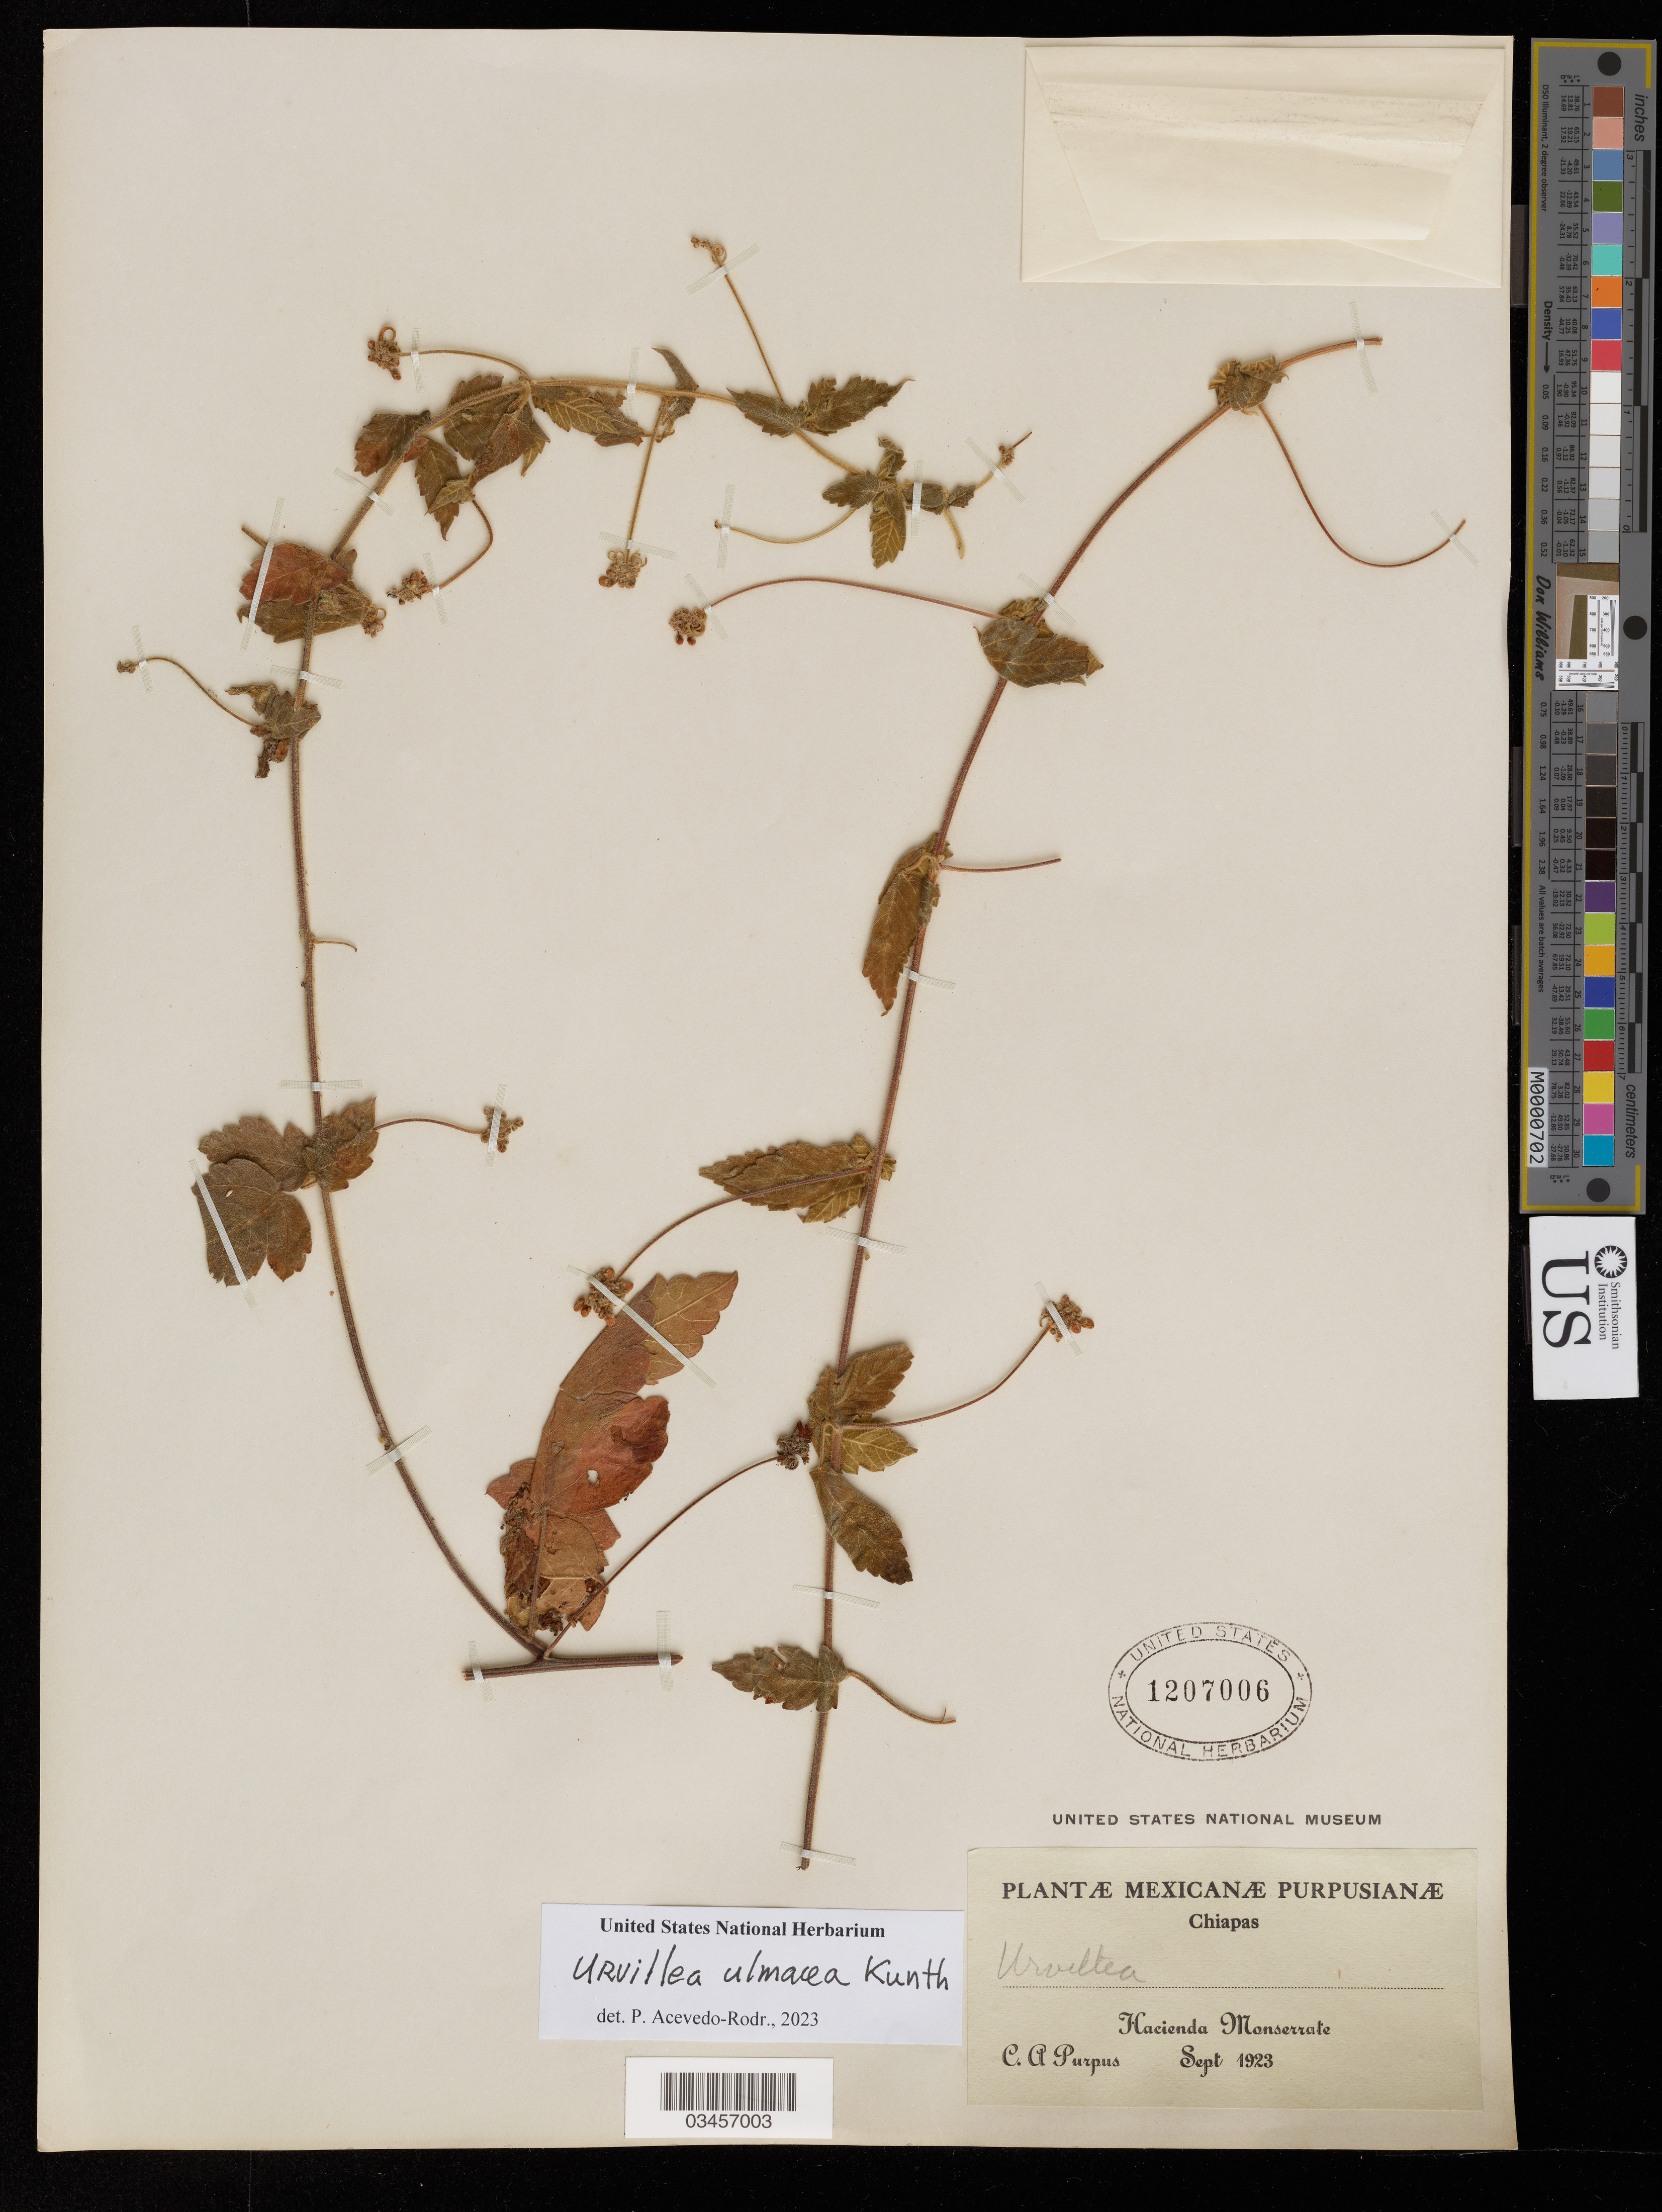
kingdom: Plantae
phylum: Tracheophyta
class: Magnoliopsida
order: Sapindales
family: Sapindaceae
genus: Urvillea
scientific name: Urvillea ulmacea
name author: Kunth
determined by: Acevedo-Rodriguez, P., (US), Smithsonian Institution - National Museum of Natural History (UNITED STATES)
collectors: C. A. Purpus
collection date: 1923-09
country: Mexico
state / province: Chiapas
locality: Hacienda Monserrate.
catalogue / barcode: US 1207006